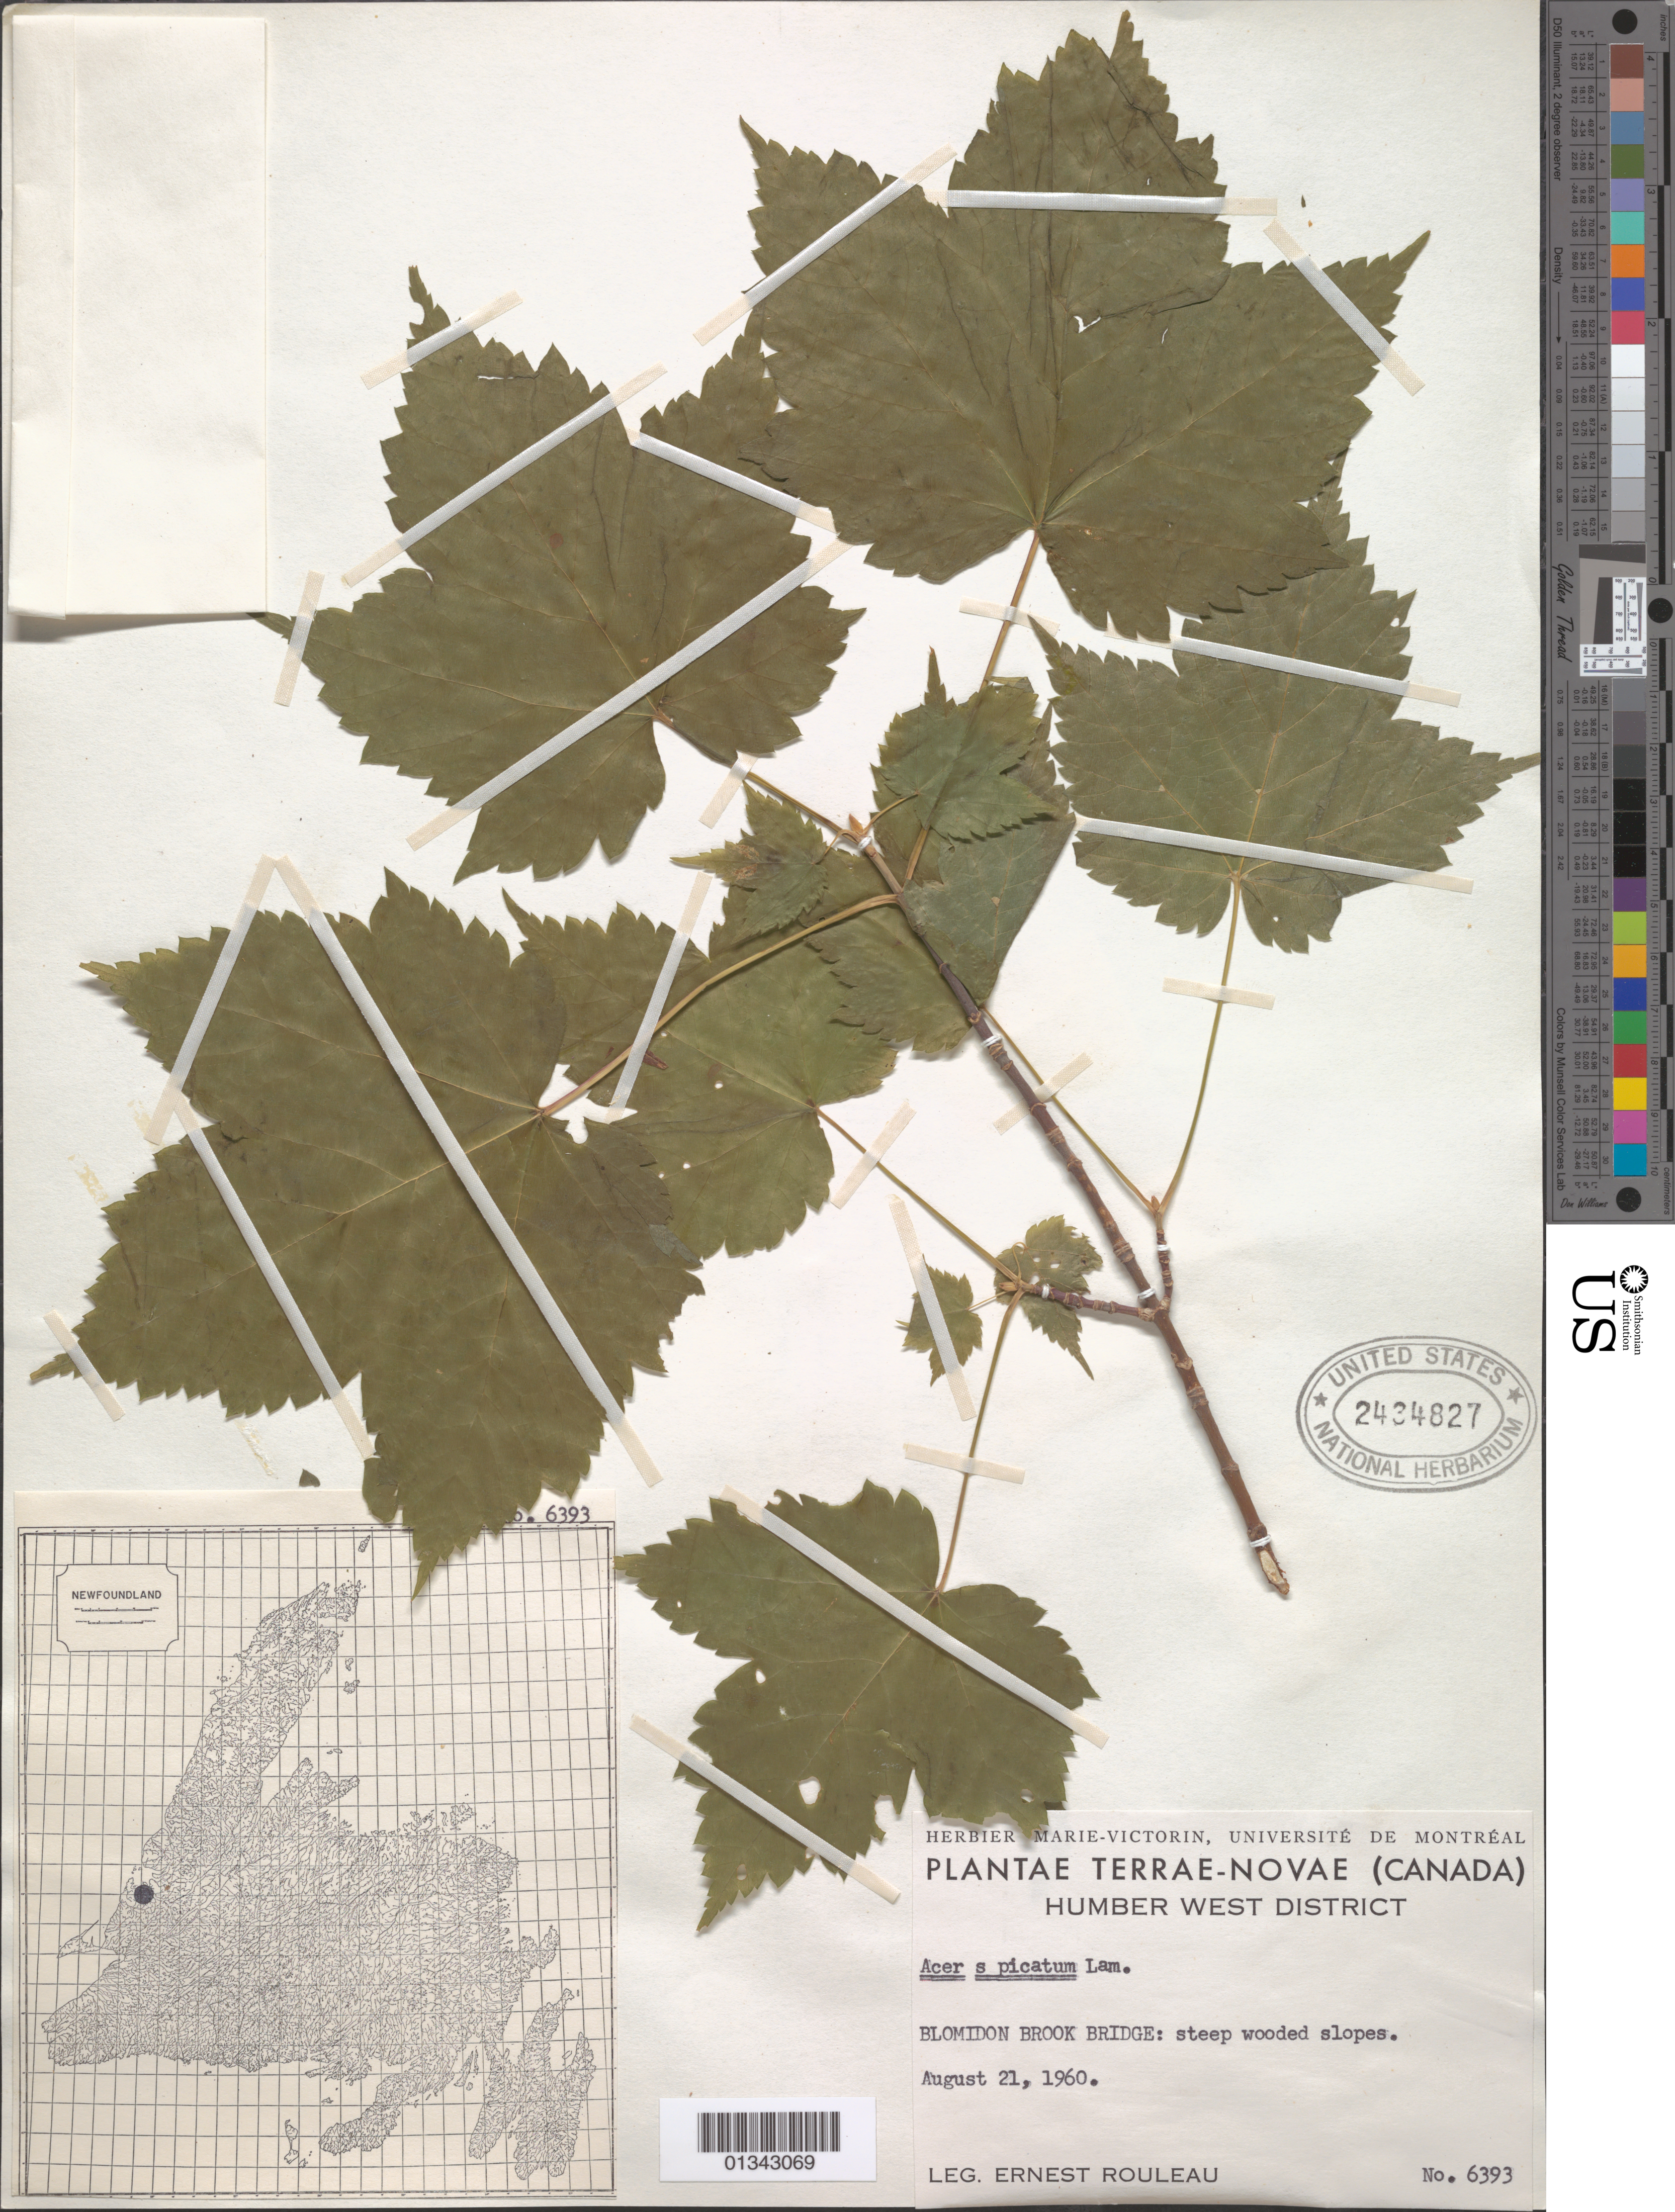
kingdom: Plantae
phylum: Tracheophyta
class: Magnoliopsida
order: Sapindales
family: Sapindaceae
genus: Acer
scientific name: Acer spicatum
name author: Lam.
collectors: E. Rouleau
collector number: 6393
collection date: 1960-08-21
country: Canada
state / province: Newfoundland and Labrador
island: Newfoundland Island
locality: Humber West District. Blomidon Brook Bridge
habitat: Steep wooded slopes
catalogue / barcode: US 2434827